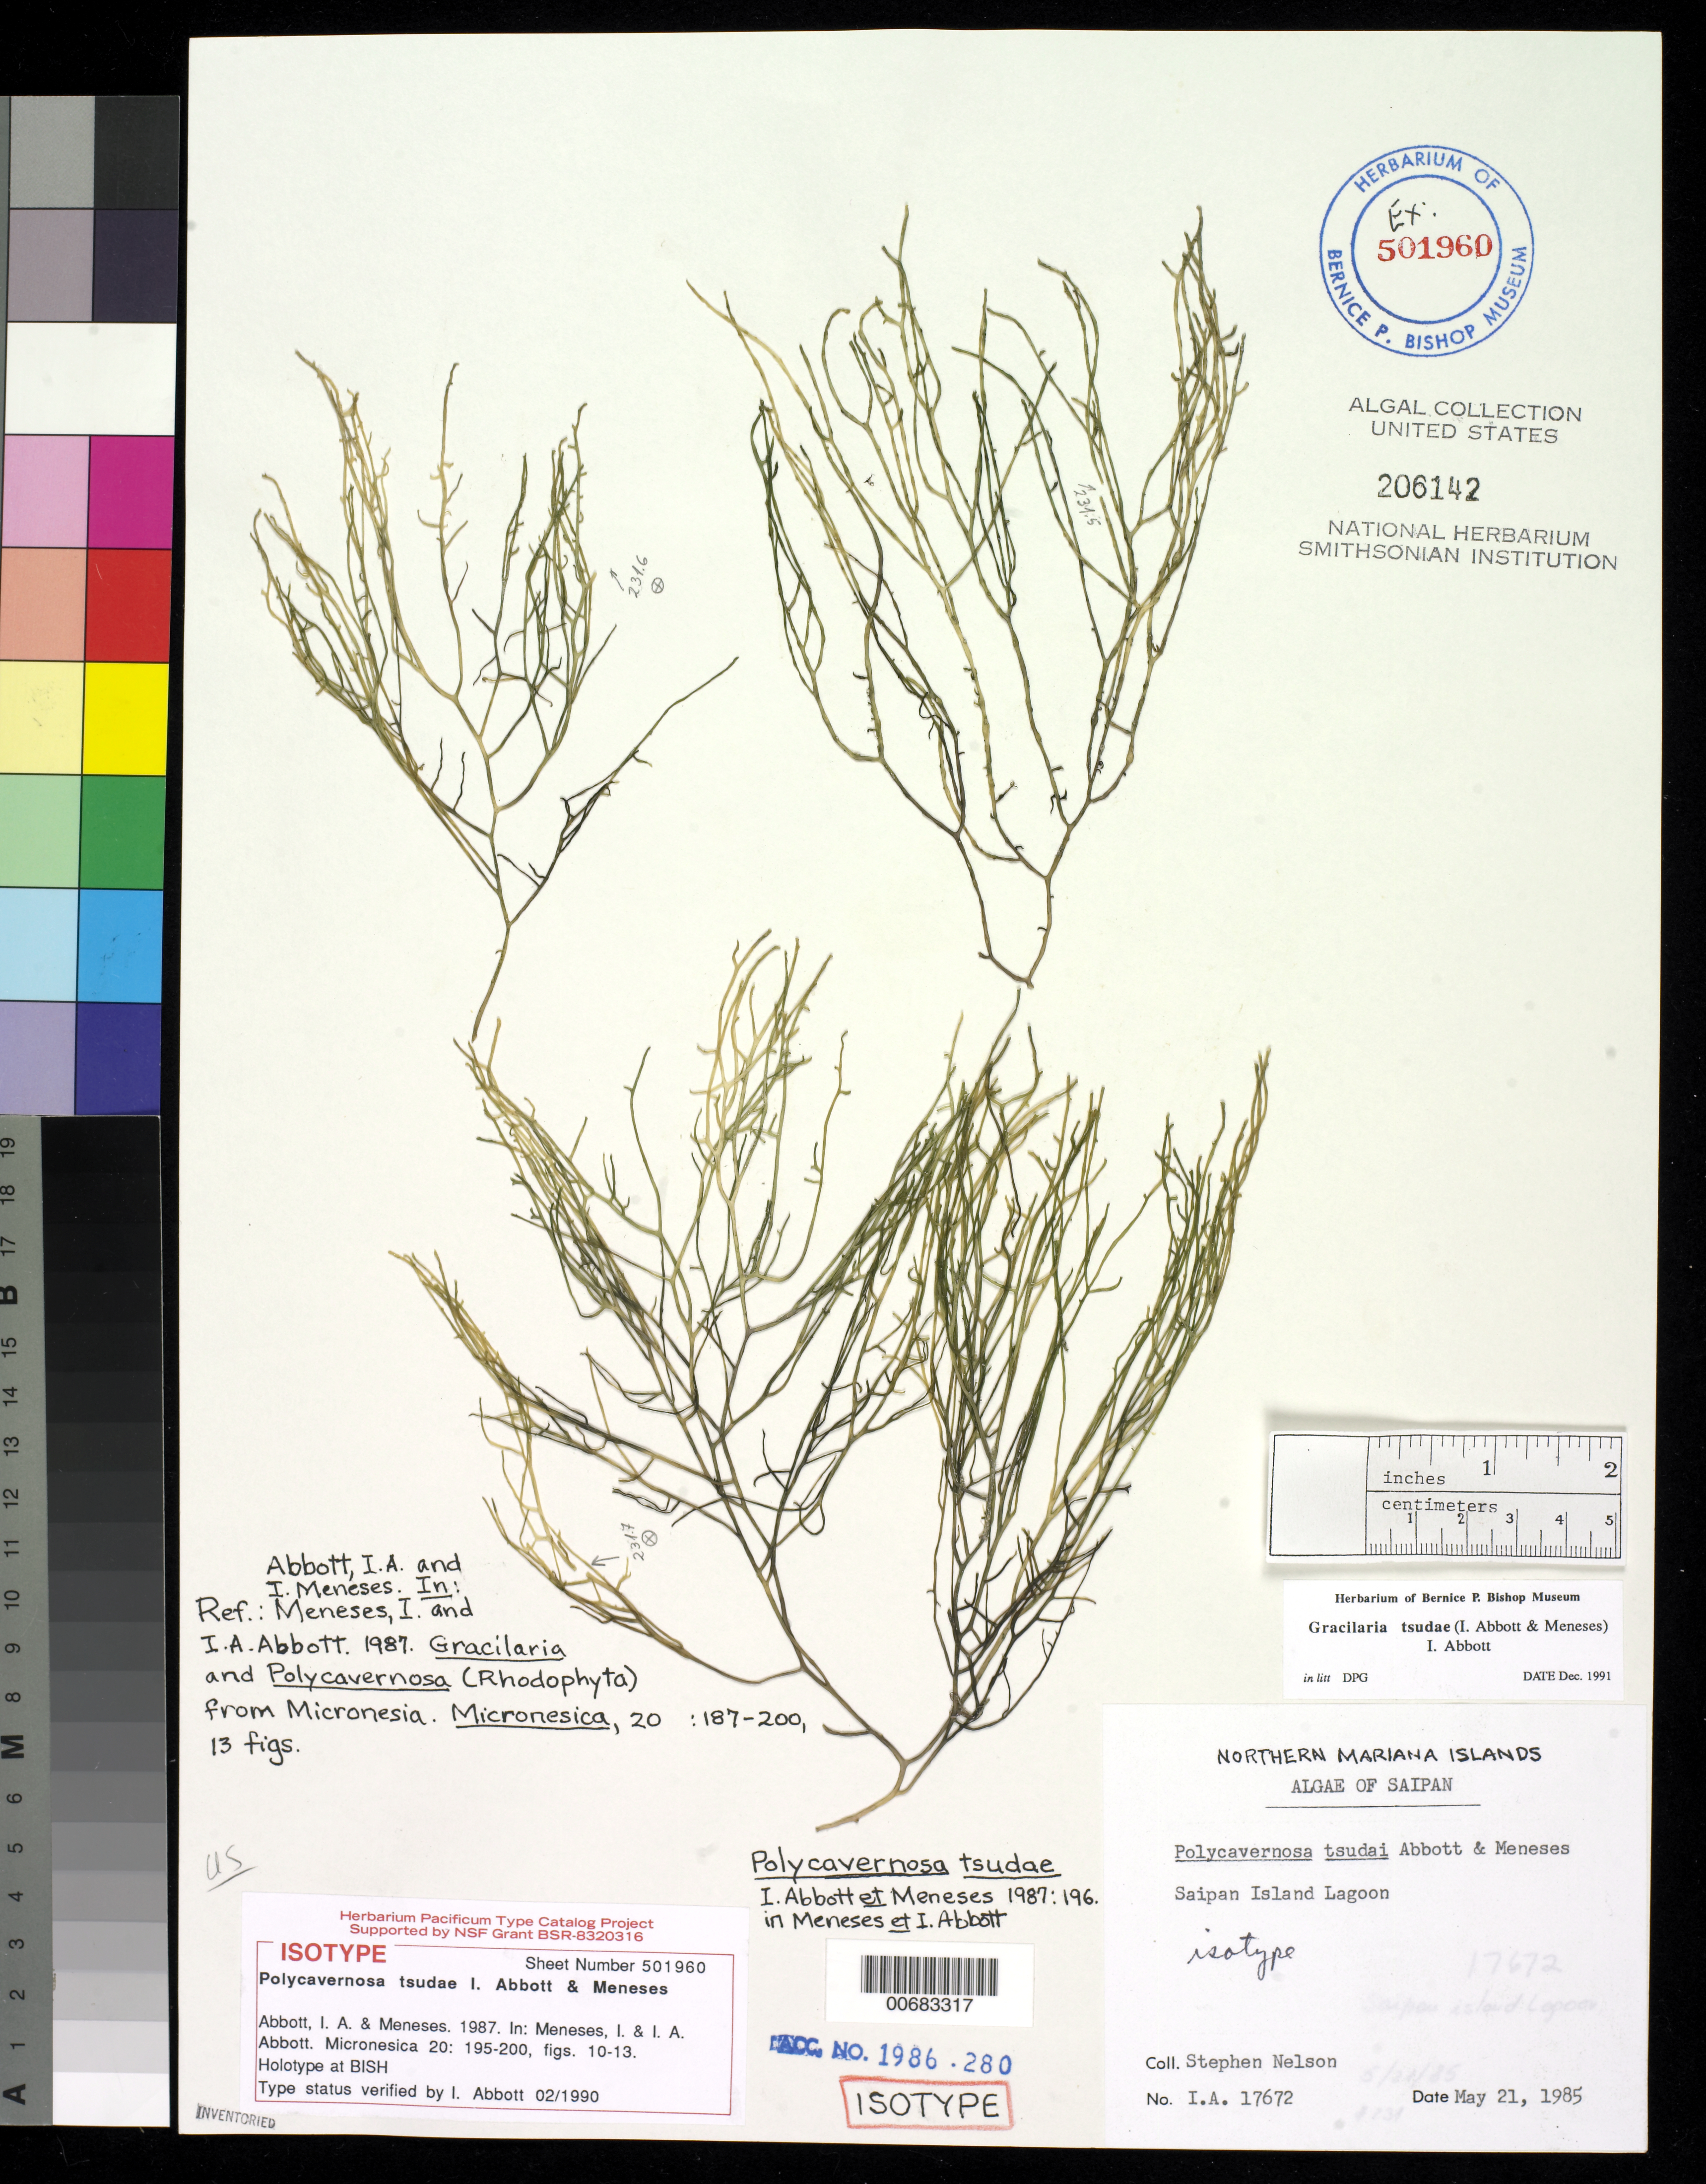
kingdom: Plantae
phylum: Rhodophyta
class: Florideophyceae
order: Gracilariales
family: Gracilariaceae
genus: Gracilaria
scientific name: Gracilaria tsudae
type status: Isotype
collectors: S. Nelson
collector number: IAA 17672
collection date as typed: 21 May 1985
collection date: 1985-05-21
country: Northern Mariana Islands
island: Saipan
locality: Lagoon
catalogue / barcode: US 206142